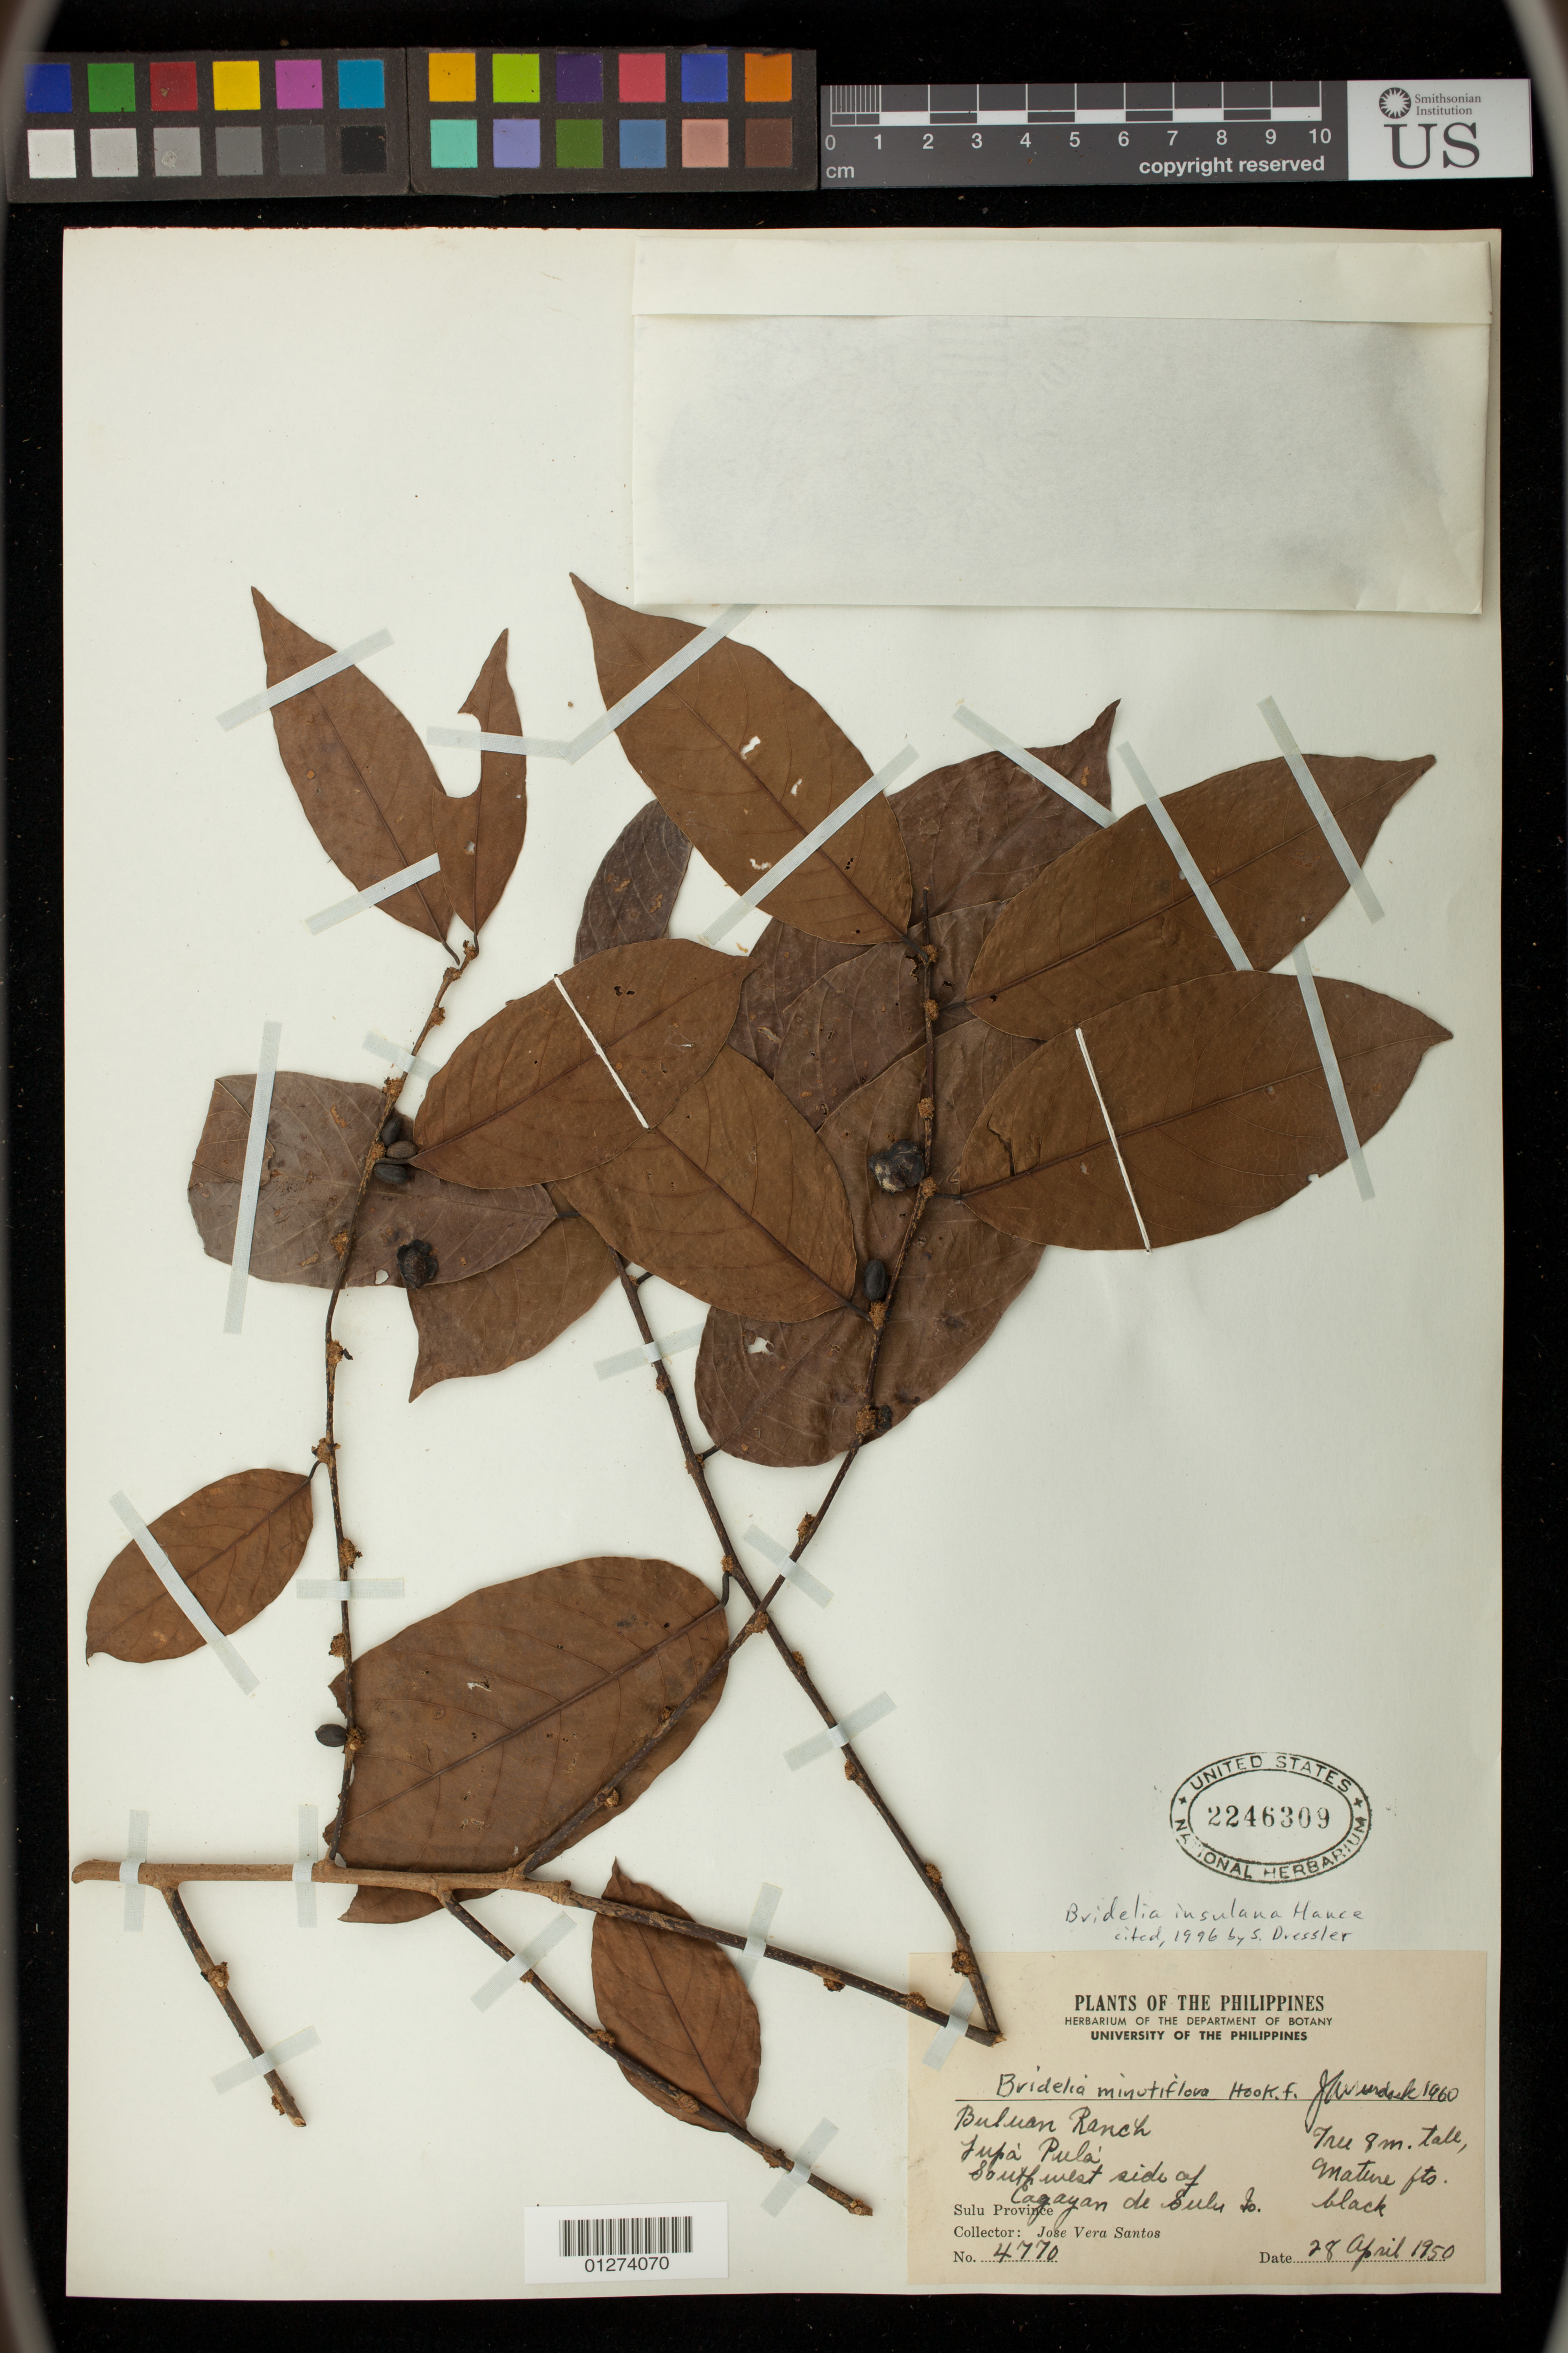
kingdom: Plantae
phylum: Tracheophyta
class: Magnoliopsida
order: Malpighiales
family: Phyllanthaceae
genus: Bridelia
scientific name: Bridelia insulana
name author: Hance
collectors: J. V. Santos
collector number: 4770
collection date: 1950-04-28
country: Philippines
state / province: Muslim Mindanao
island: Cagayan de Sulu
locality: Bulusan Ranch, Lupa Pula, SW side of island, Sulu Province.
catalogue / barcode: US 2246309